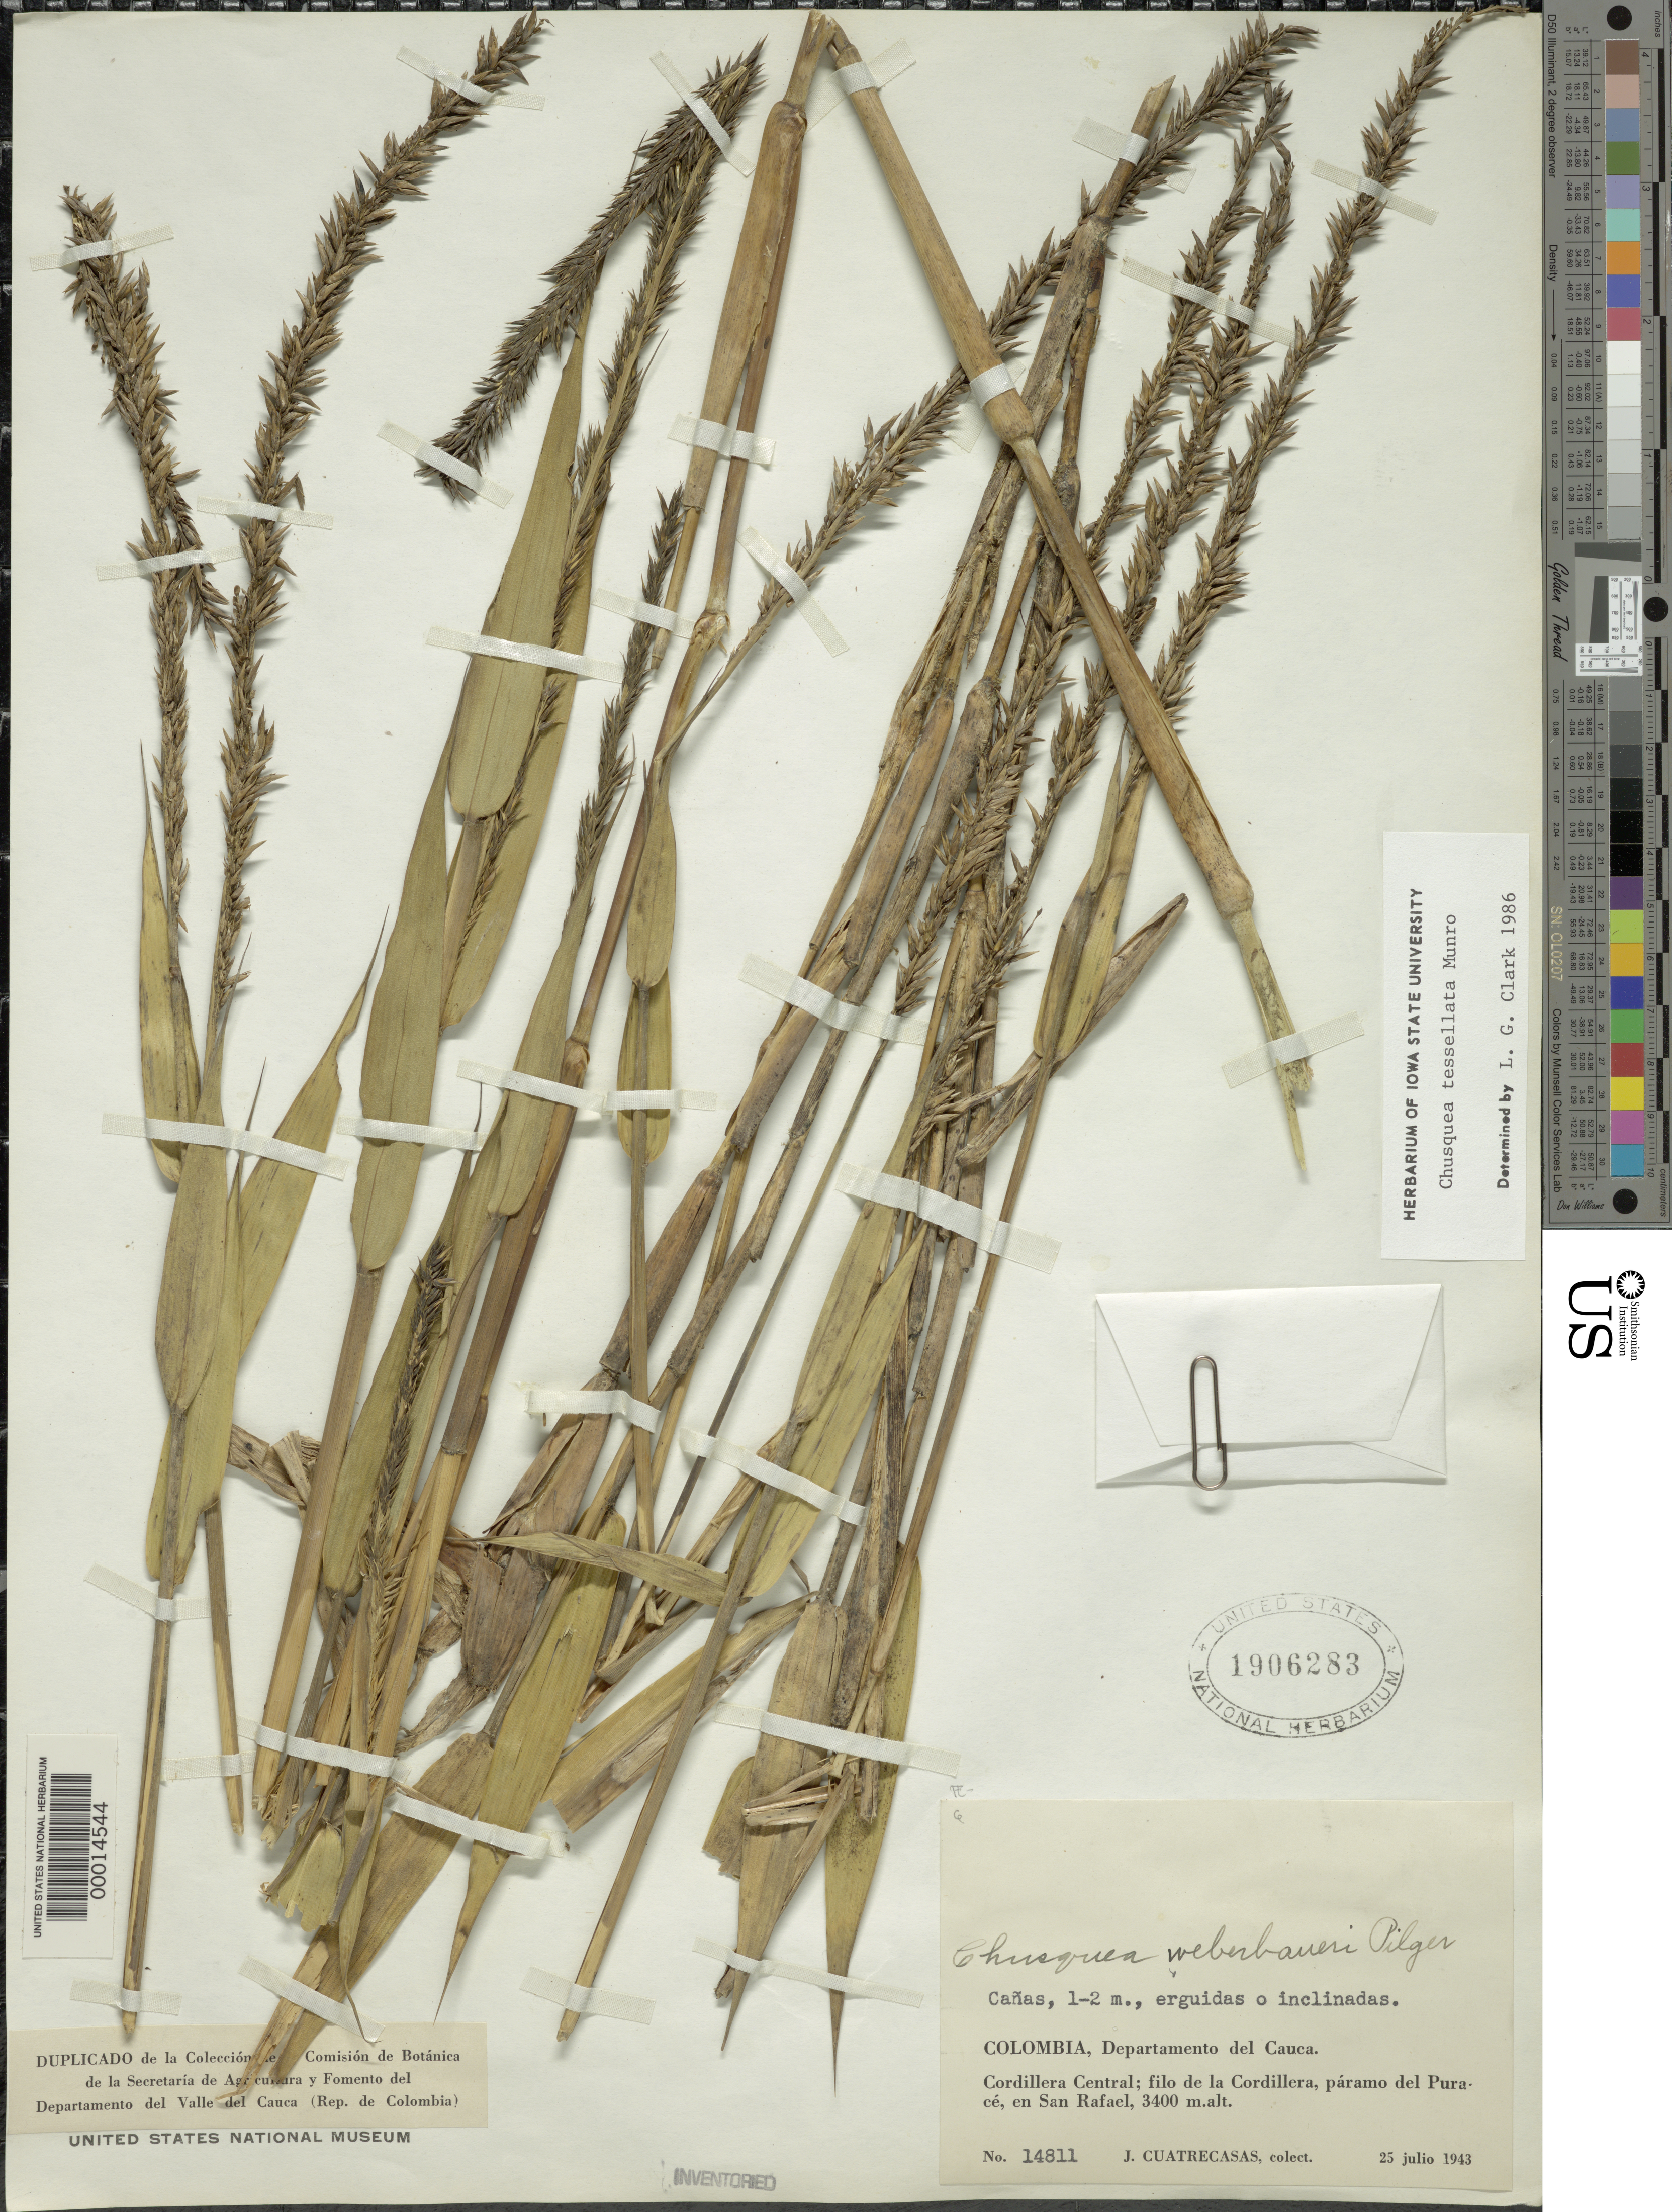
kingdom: Plantae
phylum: Tracheophyta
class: Liliopsida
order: Poales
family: Poaceae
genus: Chusquea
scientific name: Chusquea tessellata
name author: Munro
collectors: J. Cuatrecasas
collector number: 14811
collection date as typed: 25 Jul 1943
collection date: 1943-07-25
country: Colombia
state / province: Cauca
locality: San Rafael, Purace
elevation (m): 3400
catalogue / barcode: US 1906283